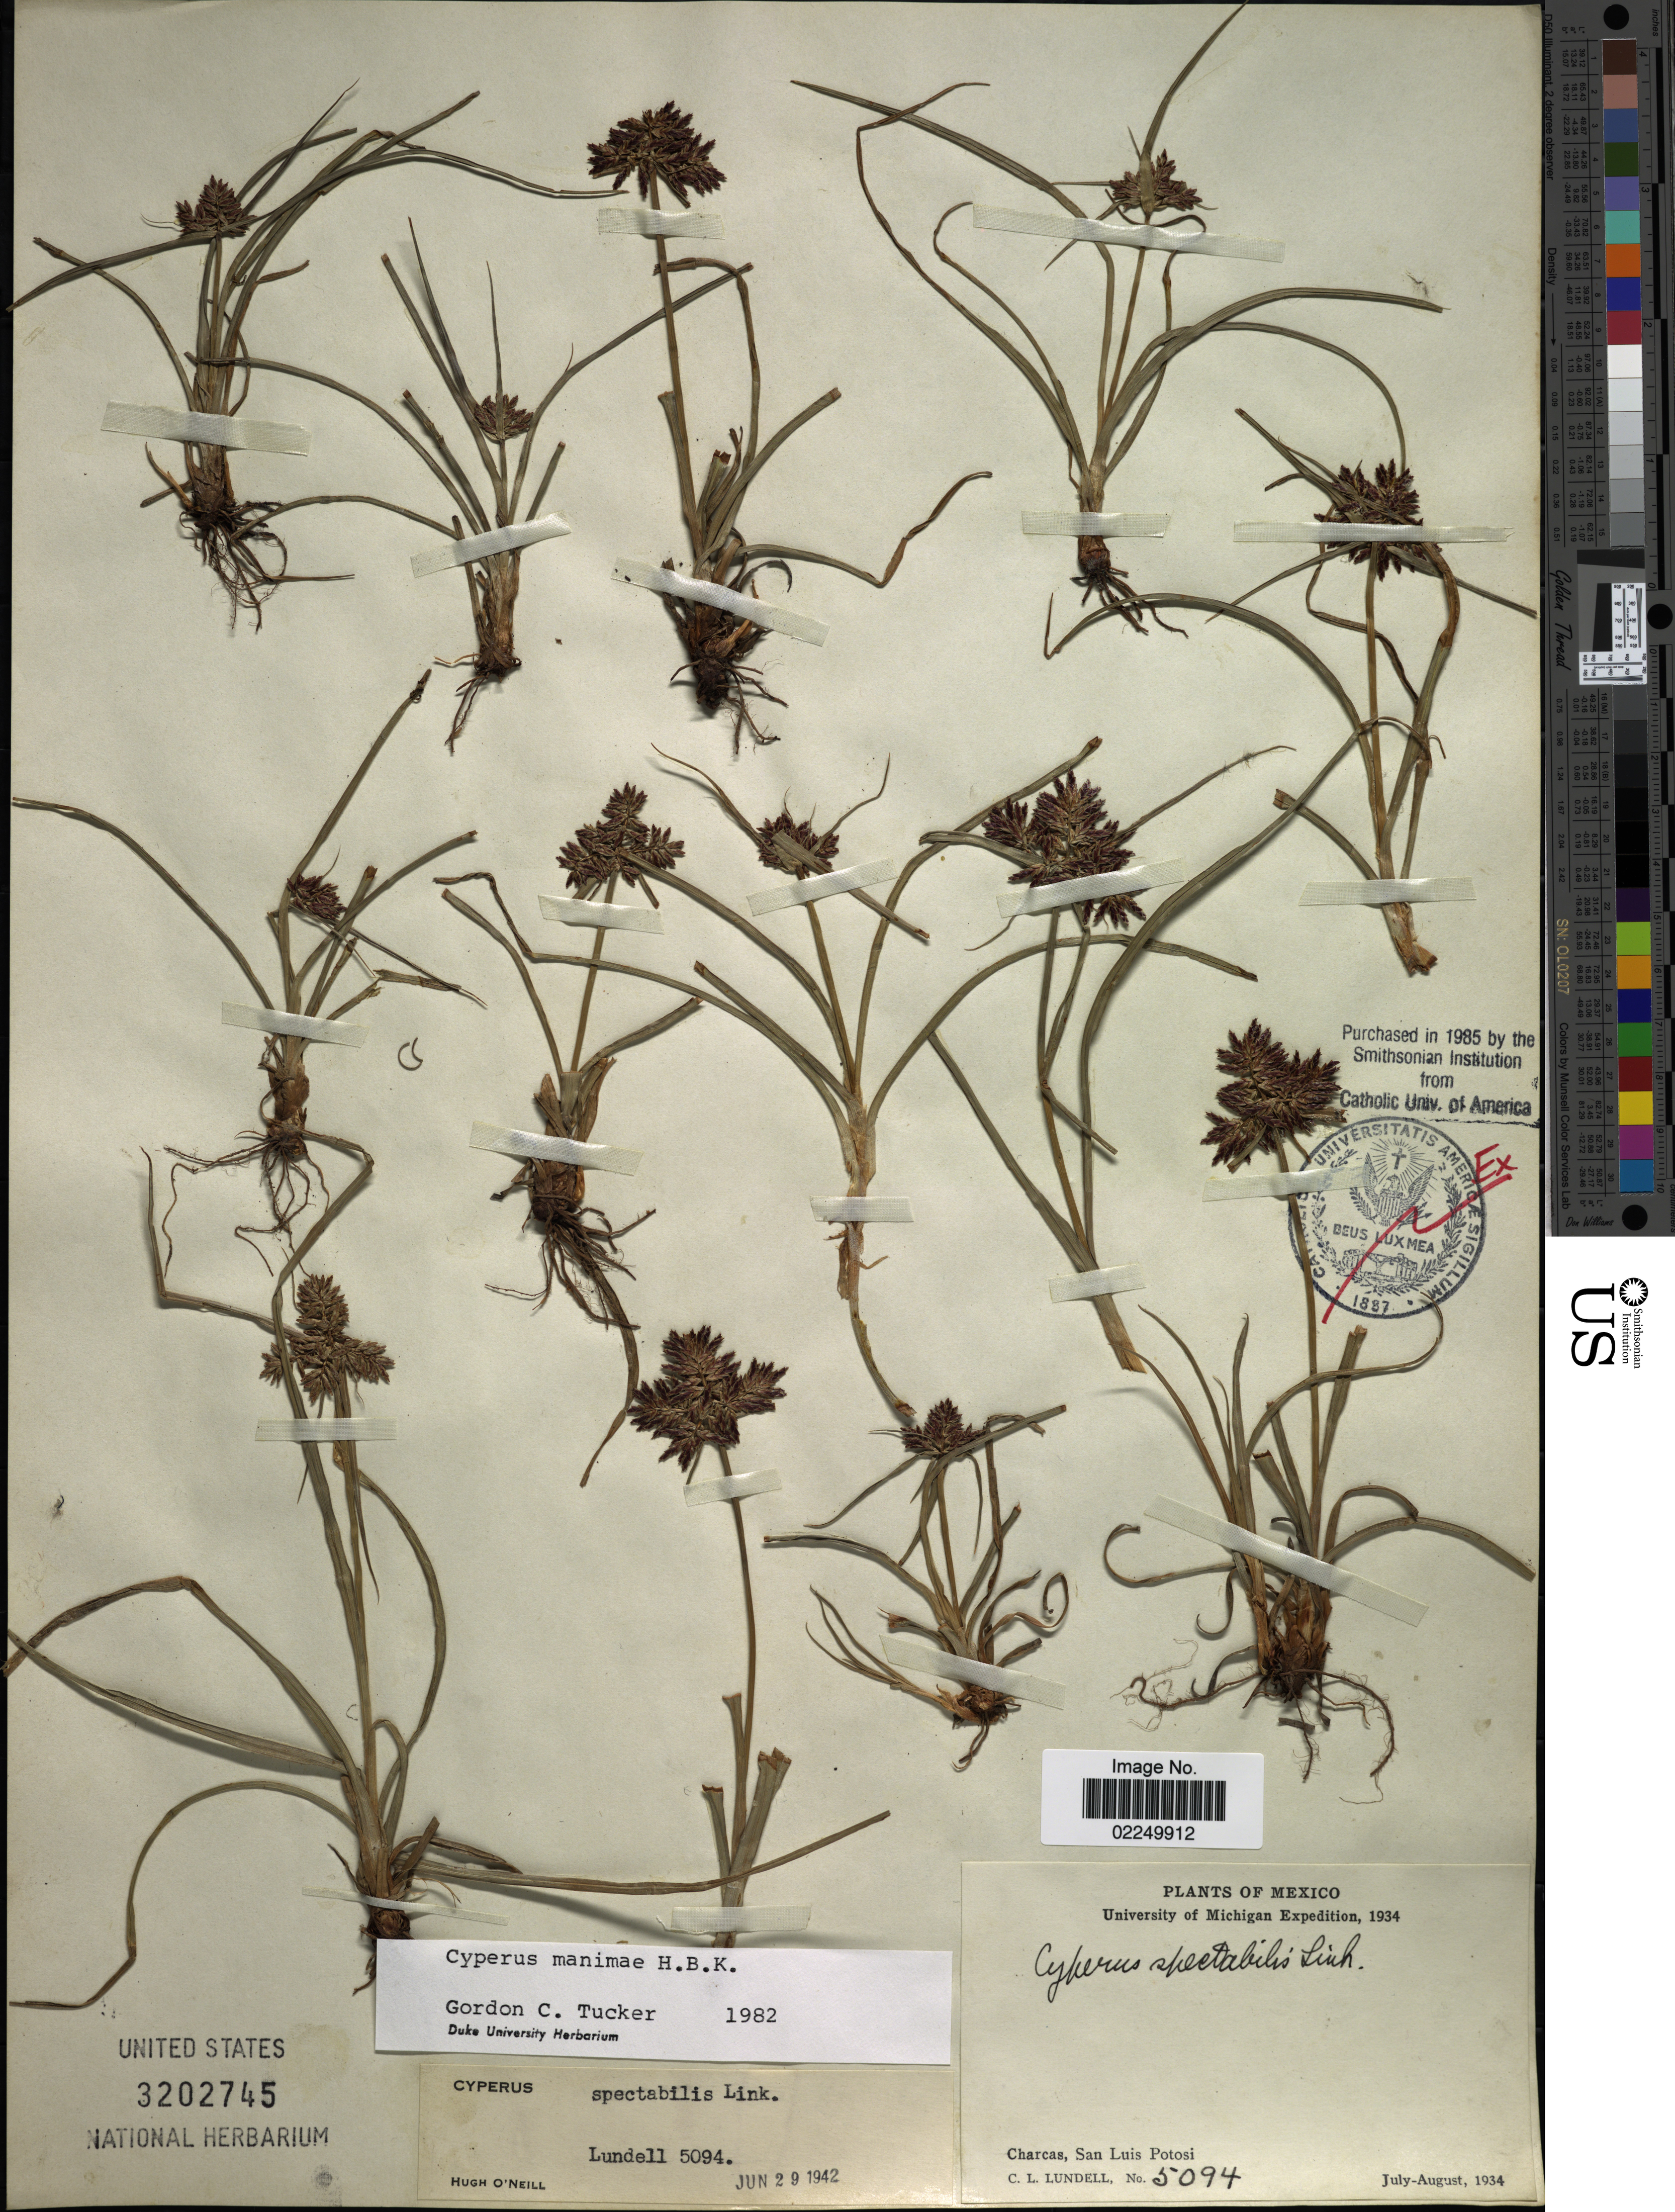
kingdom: Plantae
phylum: Tracheophyta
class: Liliopsida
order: Poales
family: Cyperaceae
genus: Cyperus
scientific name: Cyperus manimae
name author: Kunth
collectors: C. L. Lundell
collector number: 5094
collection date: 1934-07/1934-08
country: Mexico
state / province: San Luis Potosí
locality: Charcas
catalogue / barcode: US 3202745